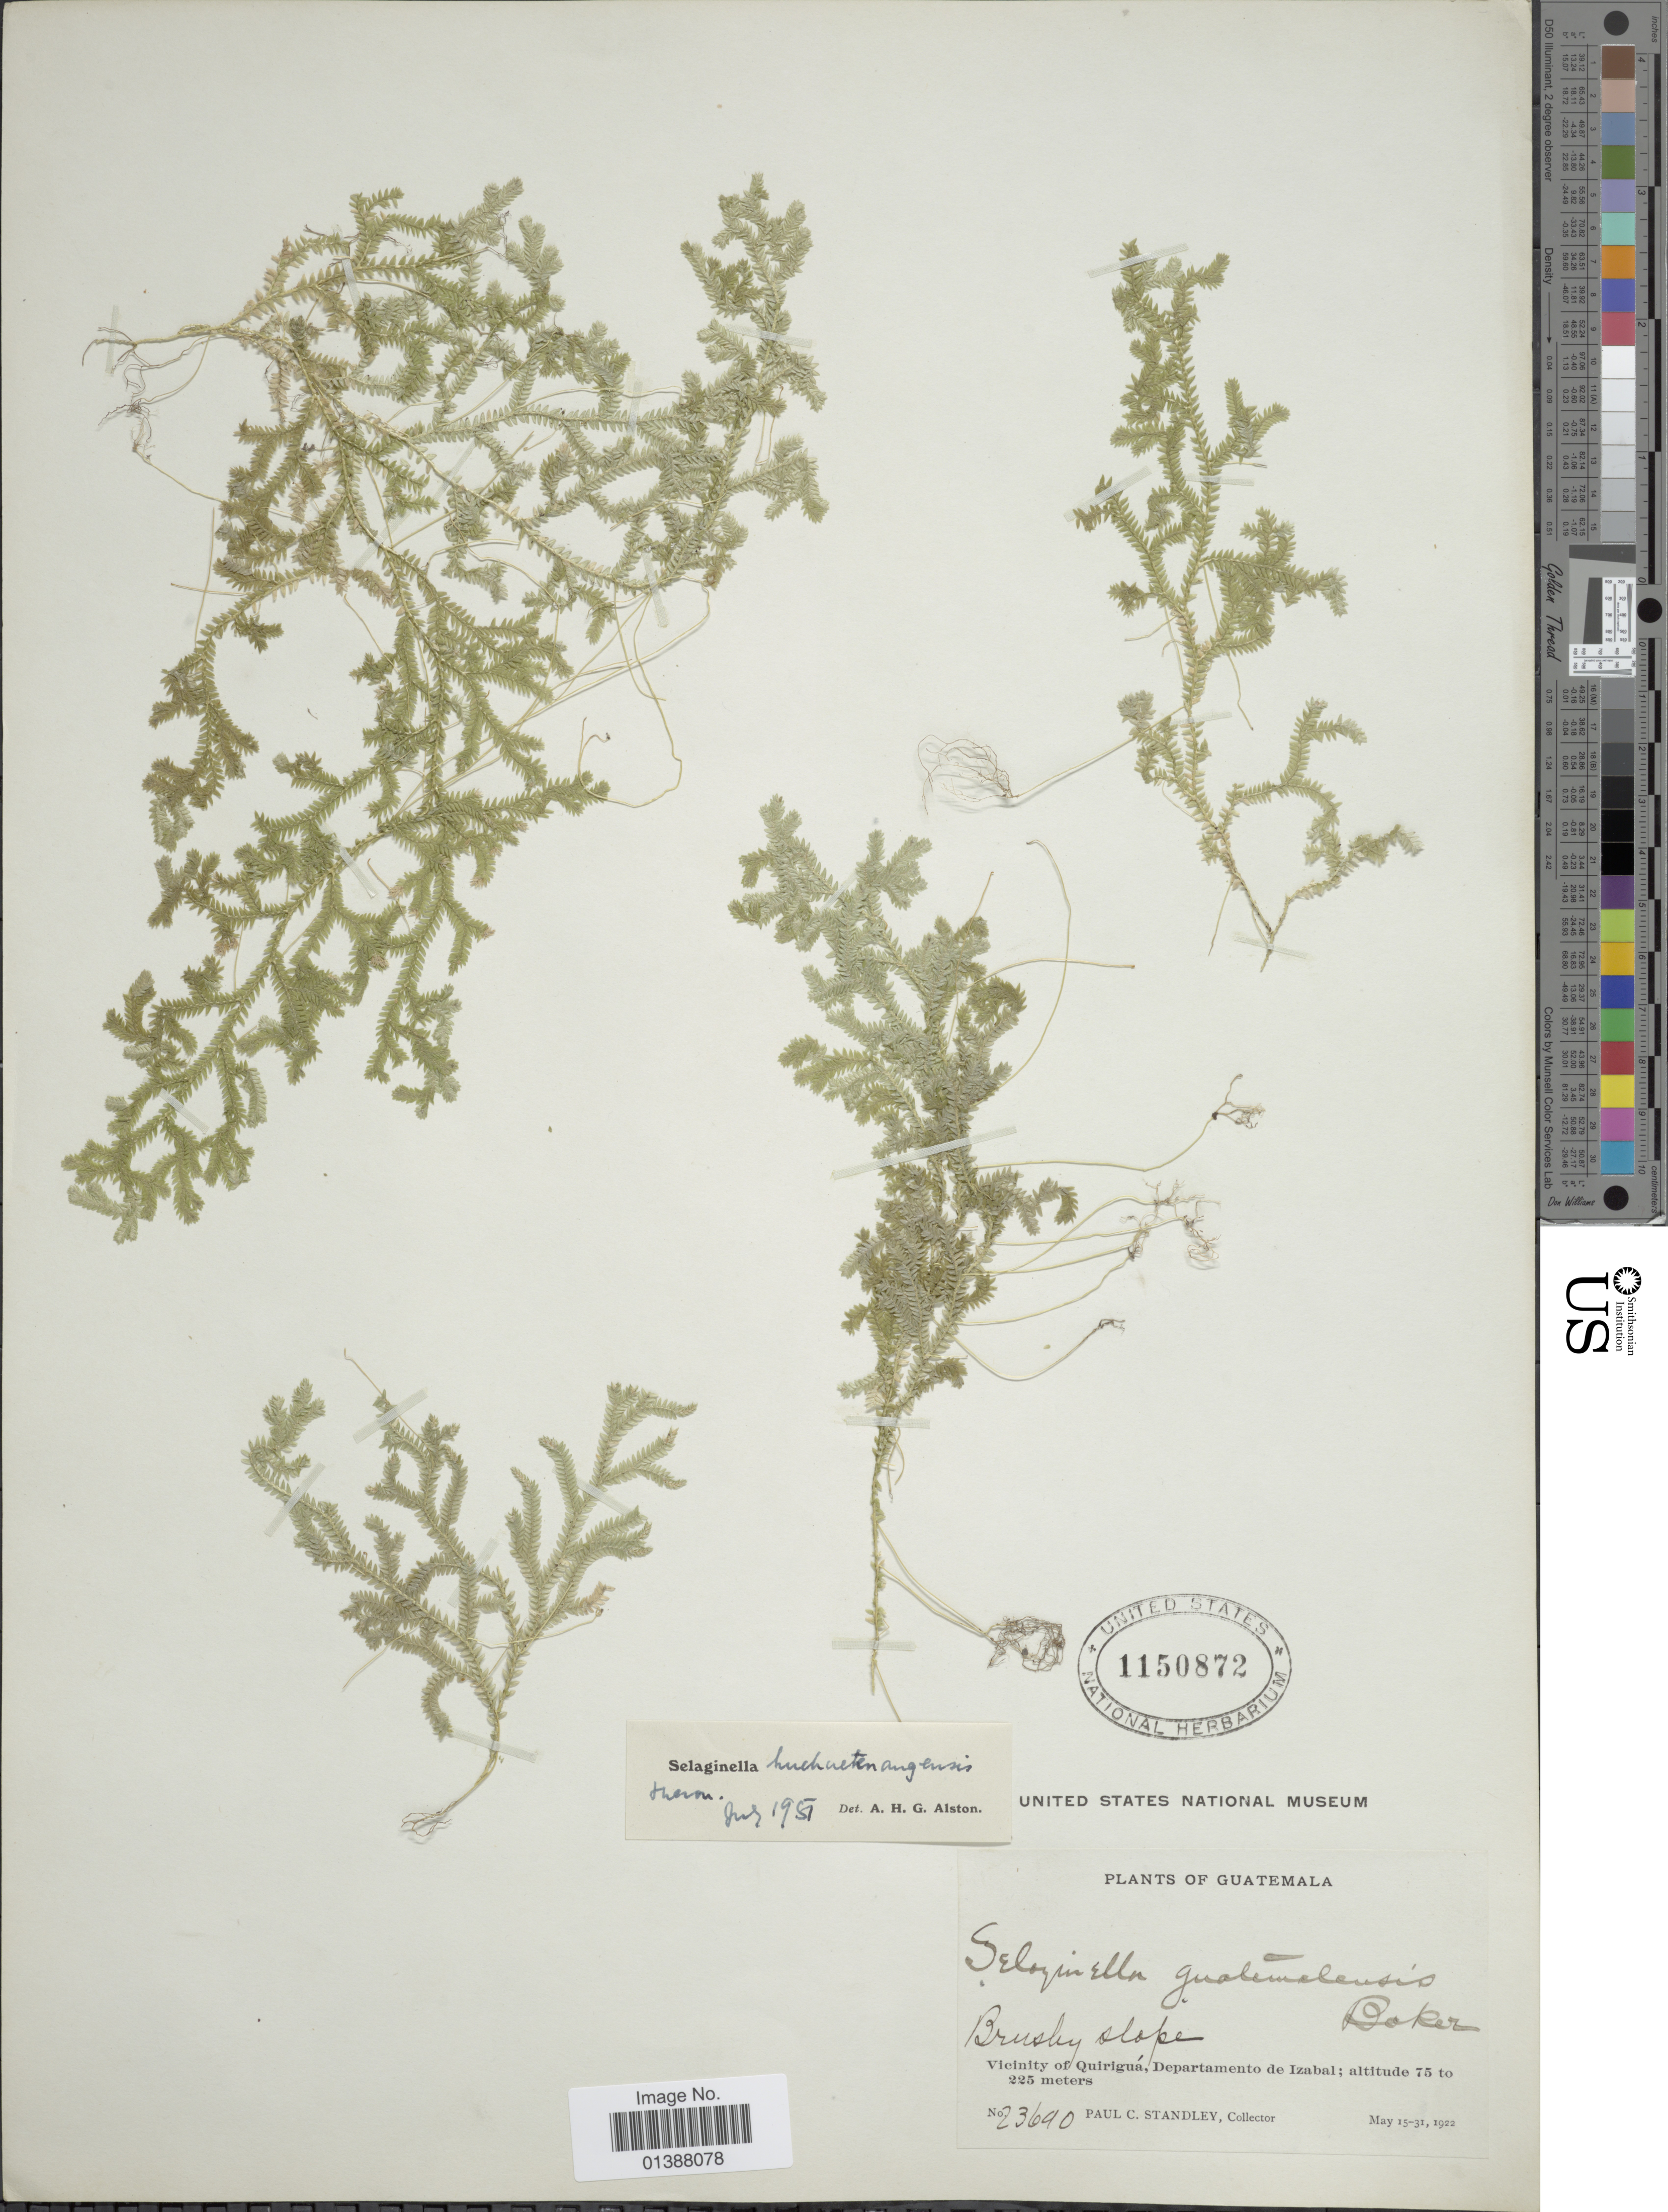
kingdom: Plantae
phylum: Tracheophyta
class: Lycopodiopsida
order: Selaginellales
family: Selaginellaceae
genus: Selaginella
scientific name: Selaginella huehuetenangensis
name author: Hieron.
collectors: P. C. Standley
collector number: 23690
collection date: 1922-05-15/1922-05-31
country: Guatemala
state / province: Izabal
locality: Vicinity of Quiriguá, Departamento de Izabal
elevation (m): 75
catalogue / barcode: US 1150872